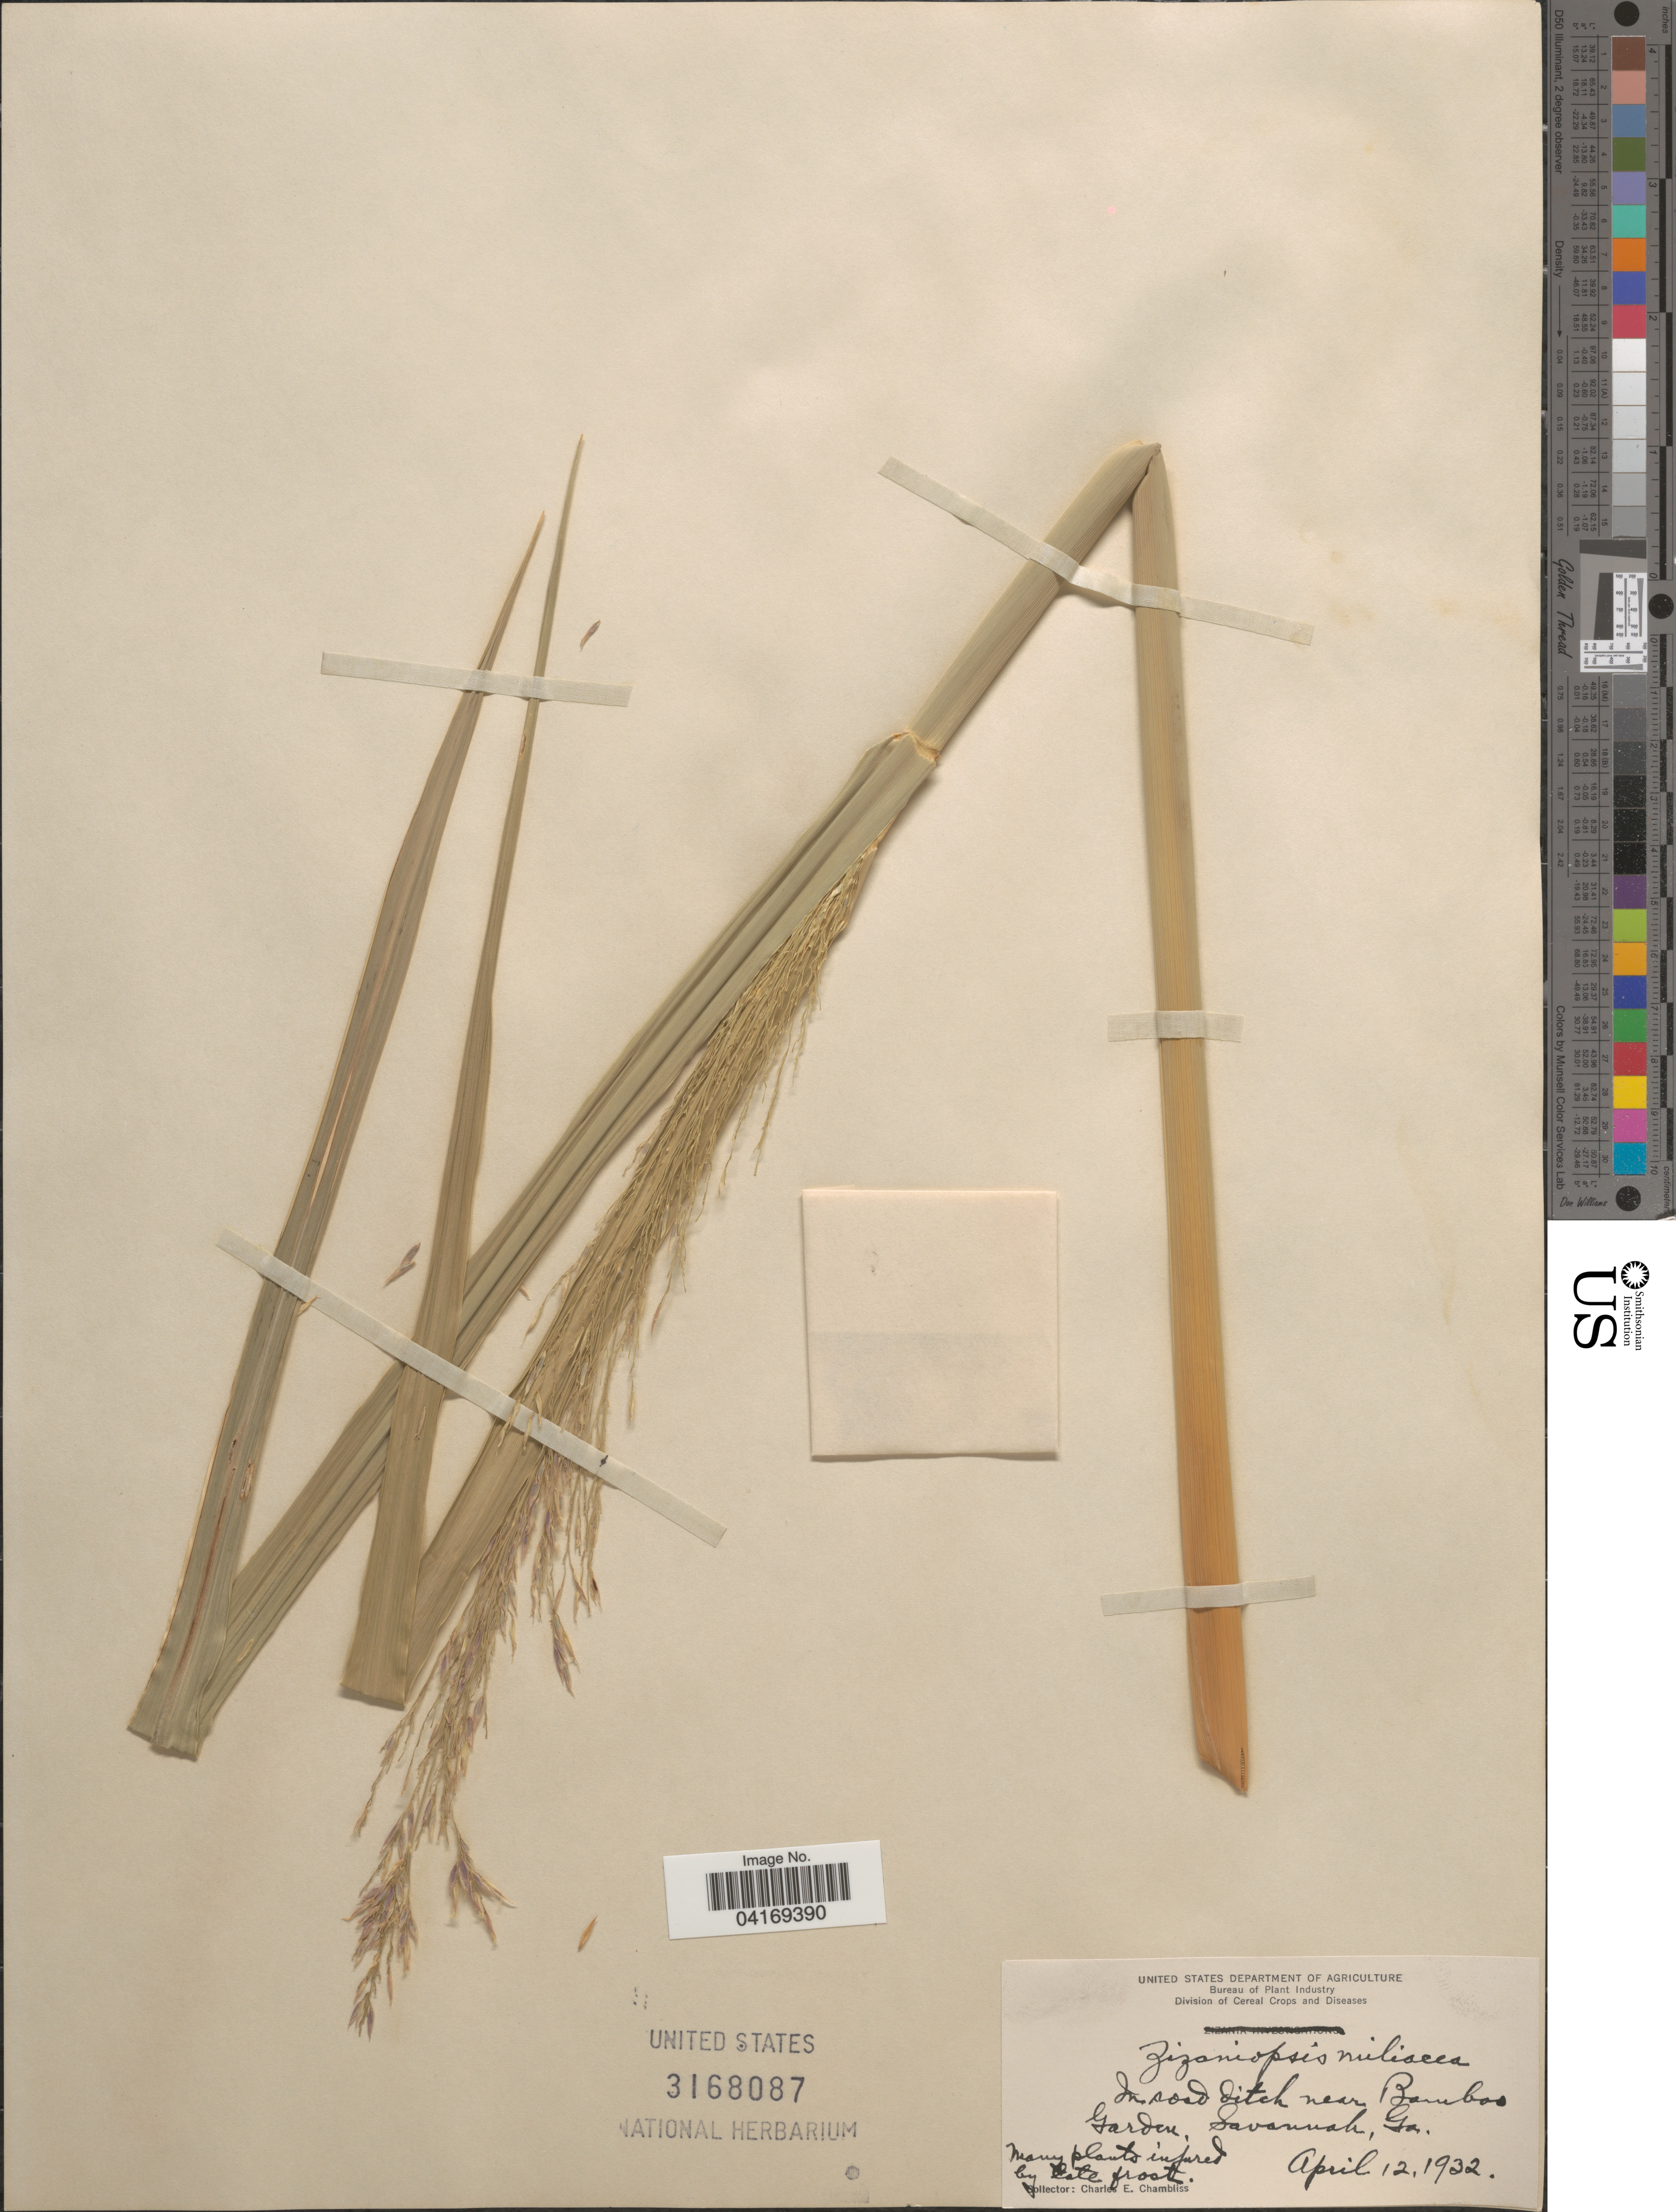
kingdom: Plantae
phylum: Tracheophyta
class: Liliopsida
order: Poales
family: Poaceae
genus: Zizaniopsis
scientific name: Zizaniopsis miliacea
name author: (Michx.) Döll & Asch.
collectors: C. Chambliss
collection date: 1932-04-12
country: United States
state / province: Georgia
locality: In road ditch near Bamboo Garden, Savannah.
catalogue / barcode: US 3168087